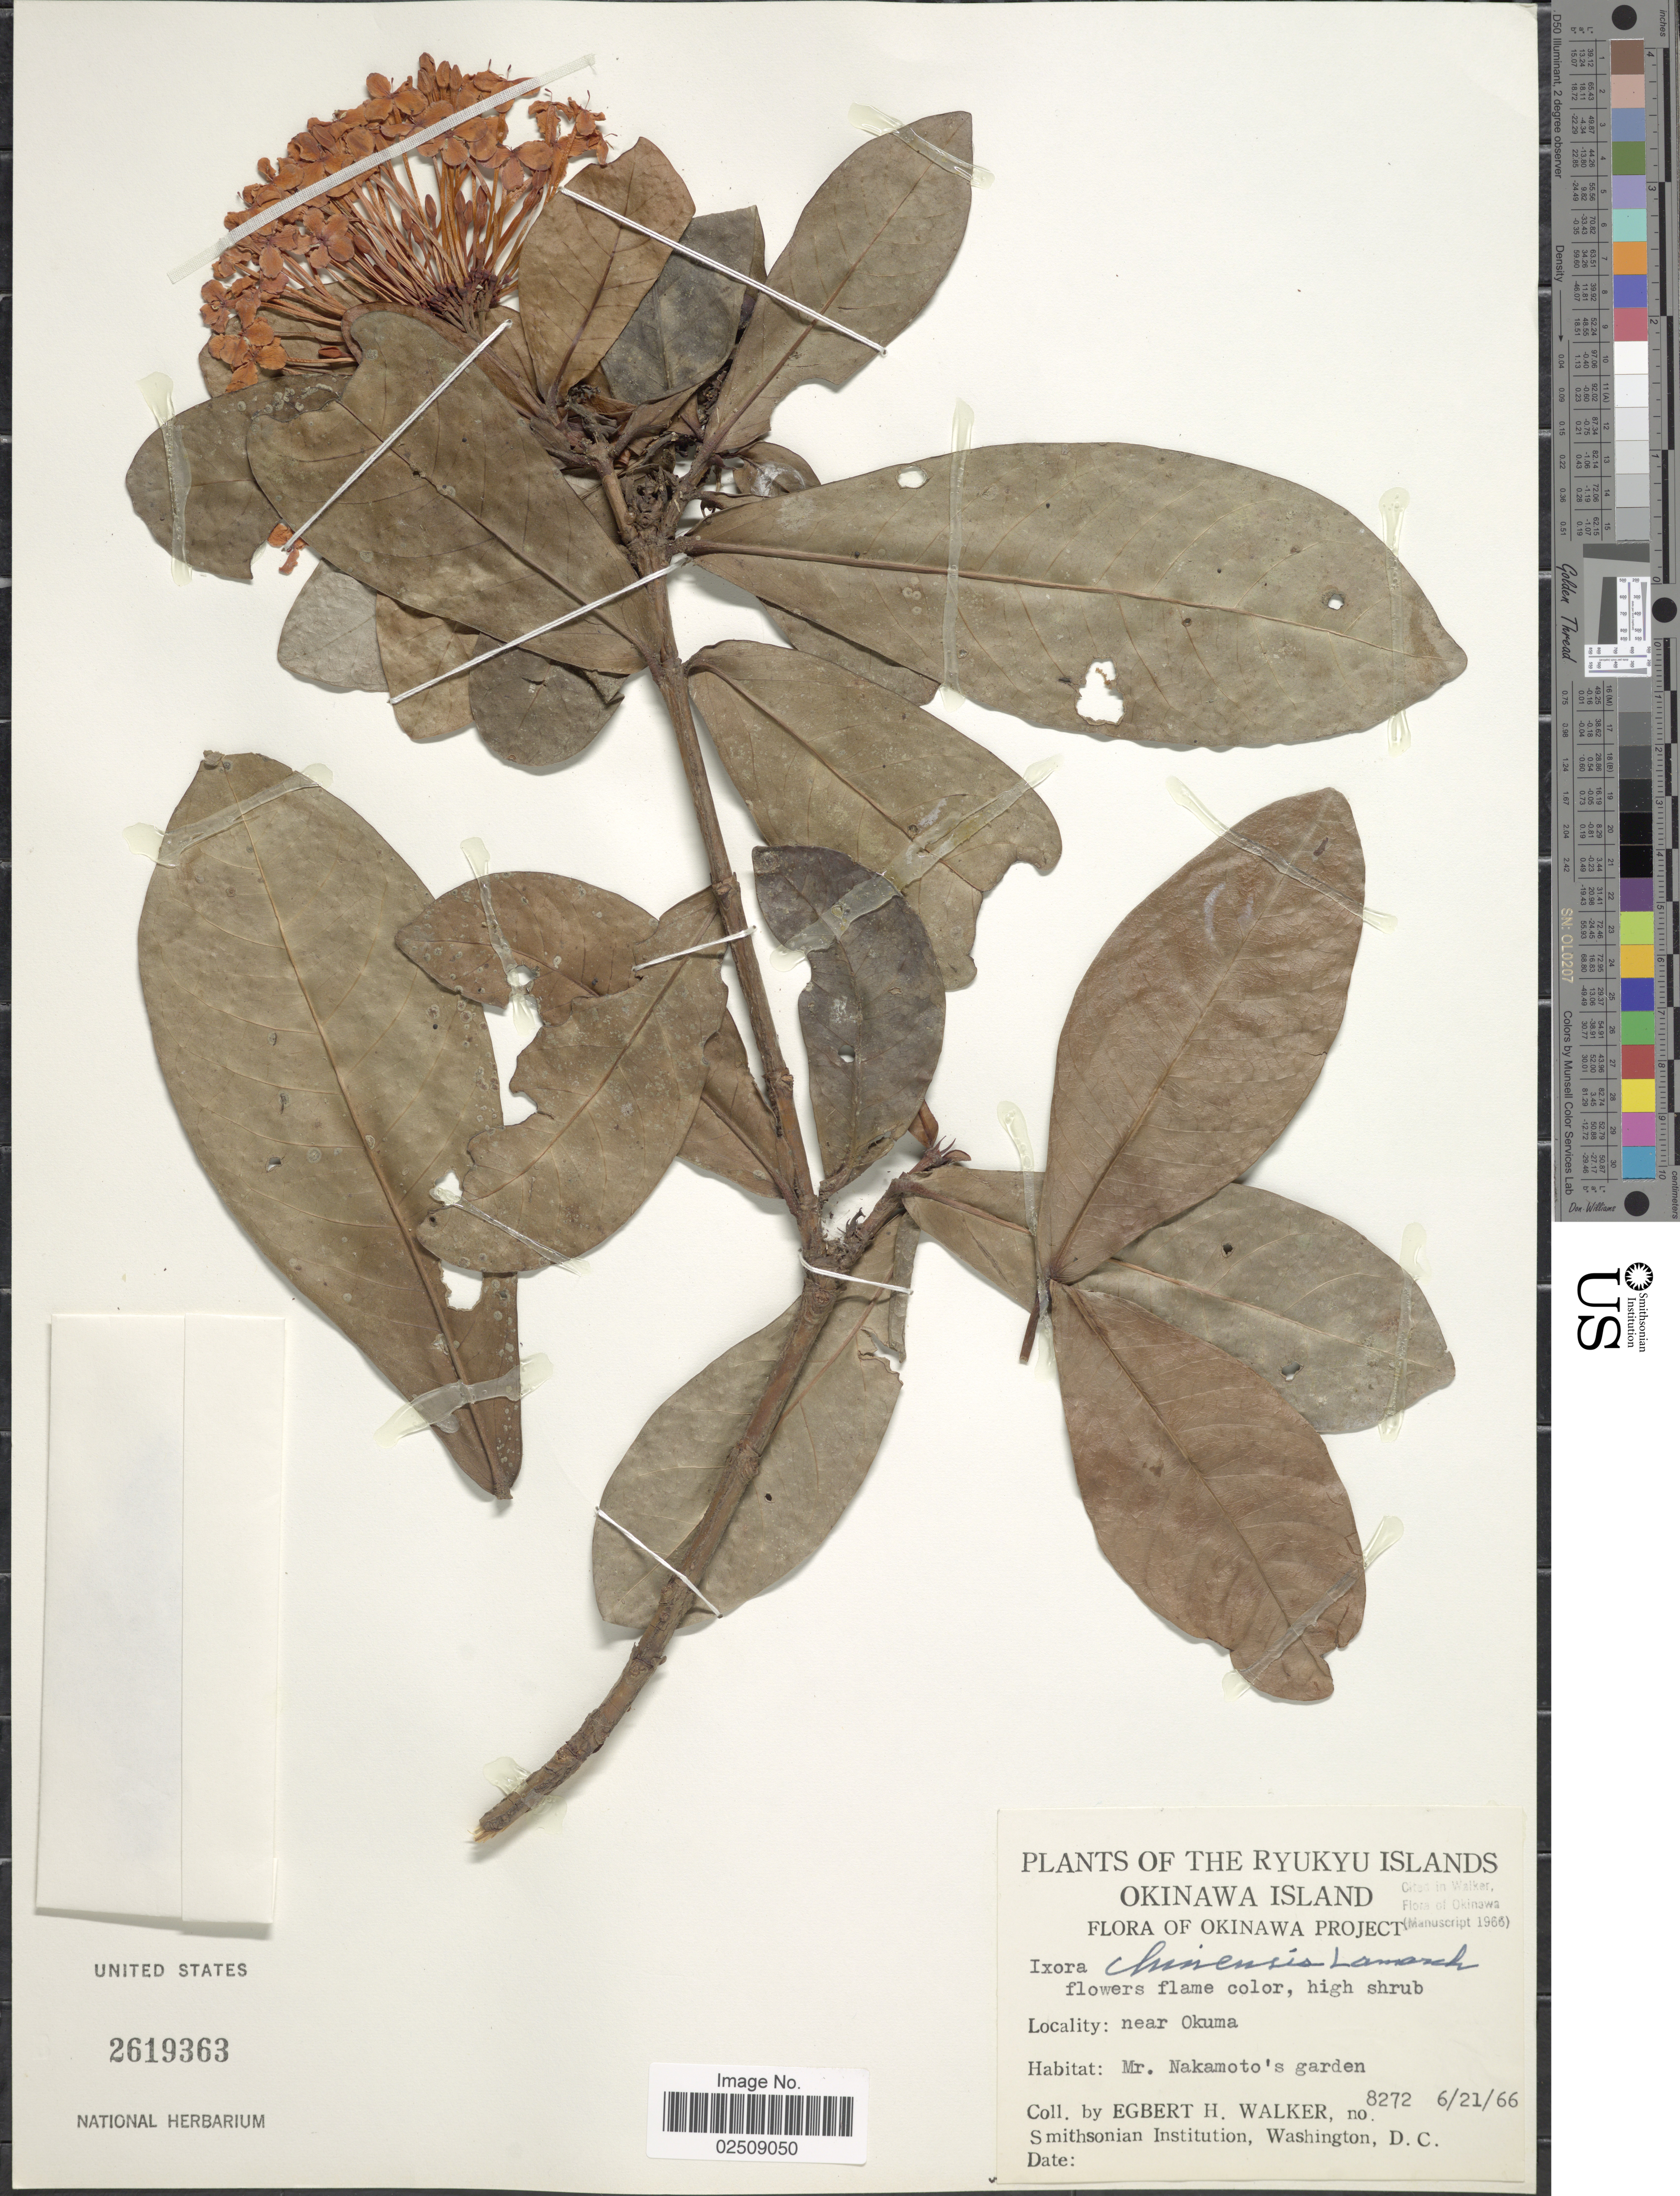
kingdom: Plantae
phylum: Tracheophyta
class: Magnoliopsida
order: Gentianales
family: Rubiaceae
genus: Ixora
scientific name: Ixora chinensis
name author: Lam.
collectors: E. H. Walker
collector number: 8272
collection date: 1966-06-21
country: Japan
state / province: Okinawa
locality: Ryukyu Islands, Okinawa Island, Near Okuma, Mr. Nakamoto's garden.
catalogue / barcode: US 2619363